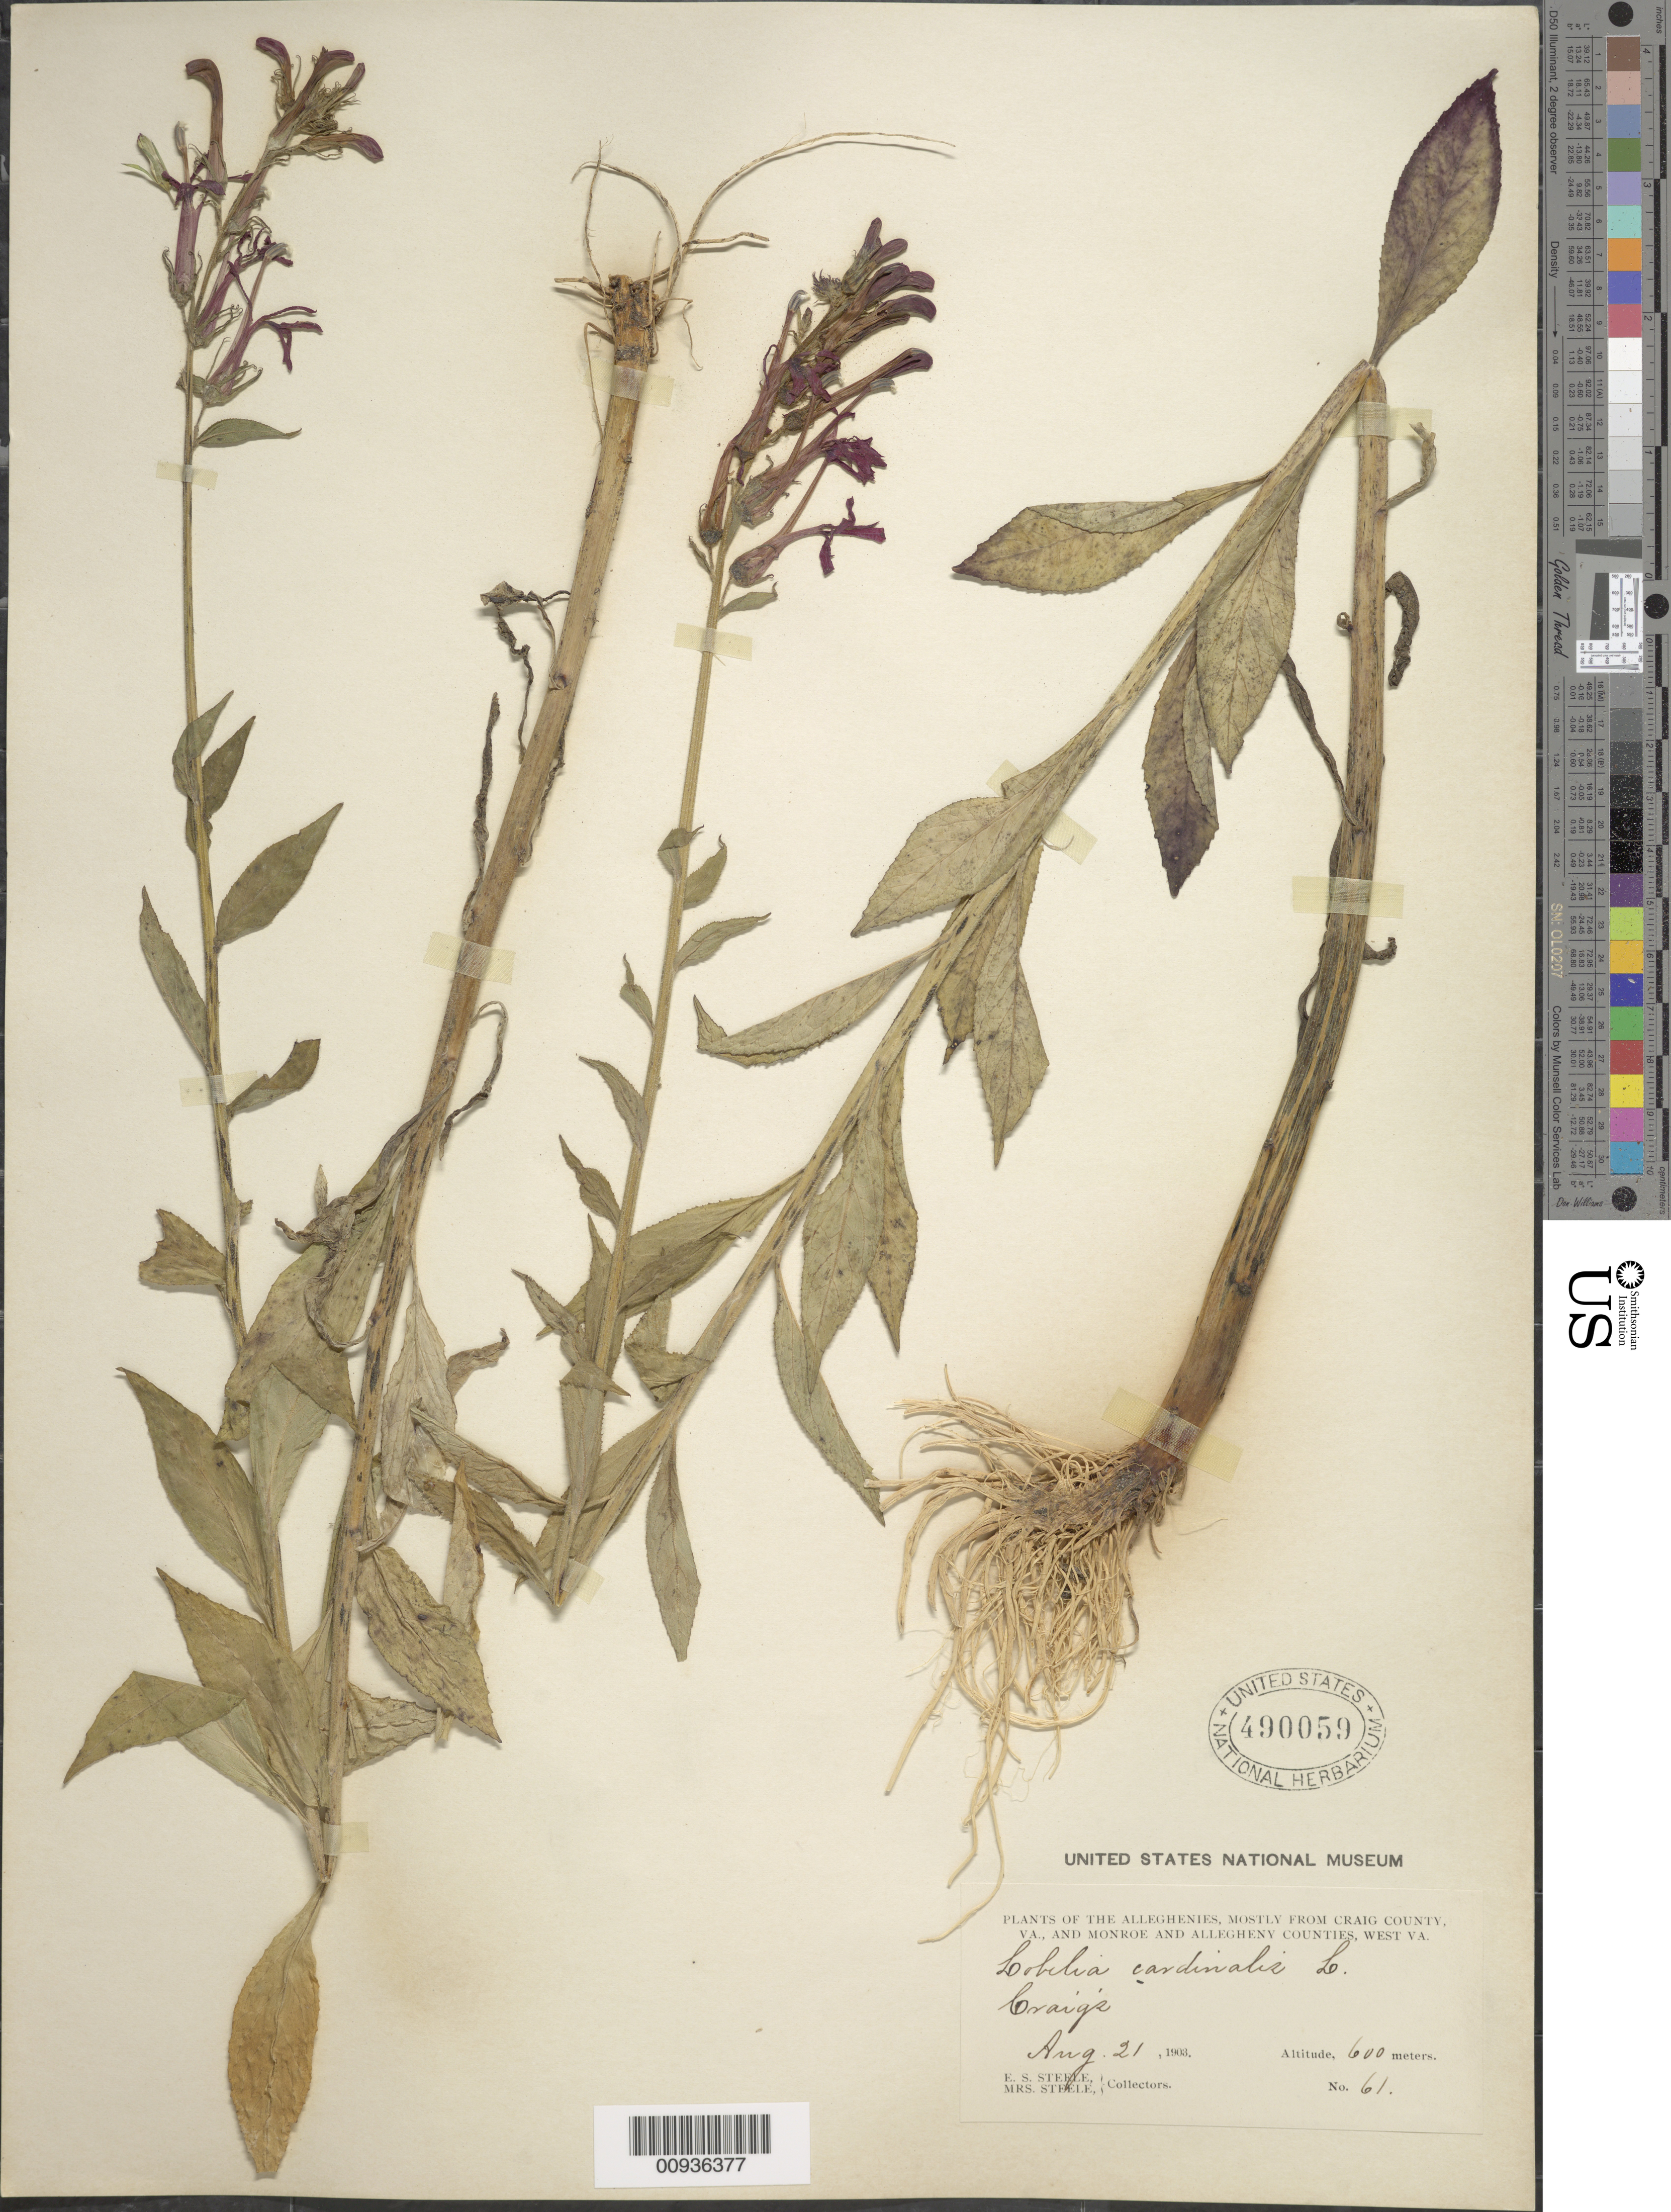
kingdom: Plantae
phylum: Tracheophyta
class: Magnoliopsida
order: Asterales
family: Campanulaceae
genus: Lobelia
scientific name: Lobelia cardinalis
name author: L.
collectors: E. Steele & Mrs. E. S. Steele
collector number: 61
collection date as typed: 21 Aug 1903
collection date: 1903-08-21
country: United States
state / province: Virginia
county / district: Craig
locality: Craig's.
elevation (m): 834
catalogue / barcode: US 490059